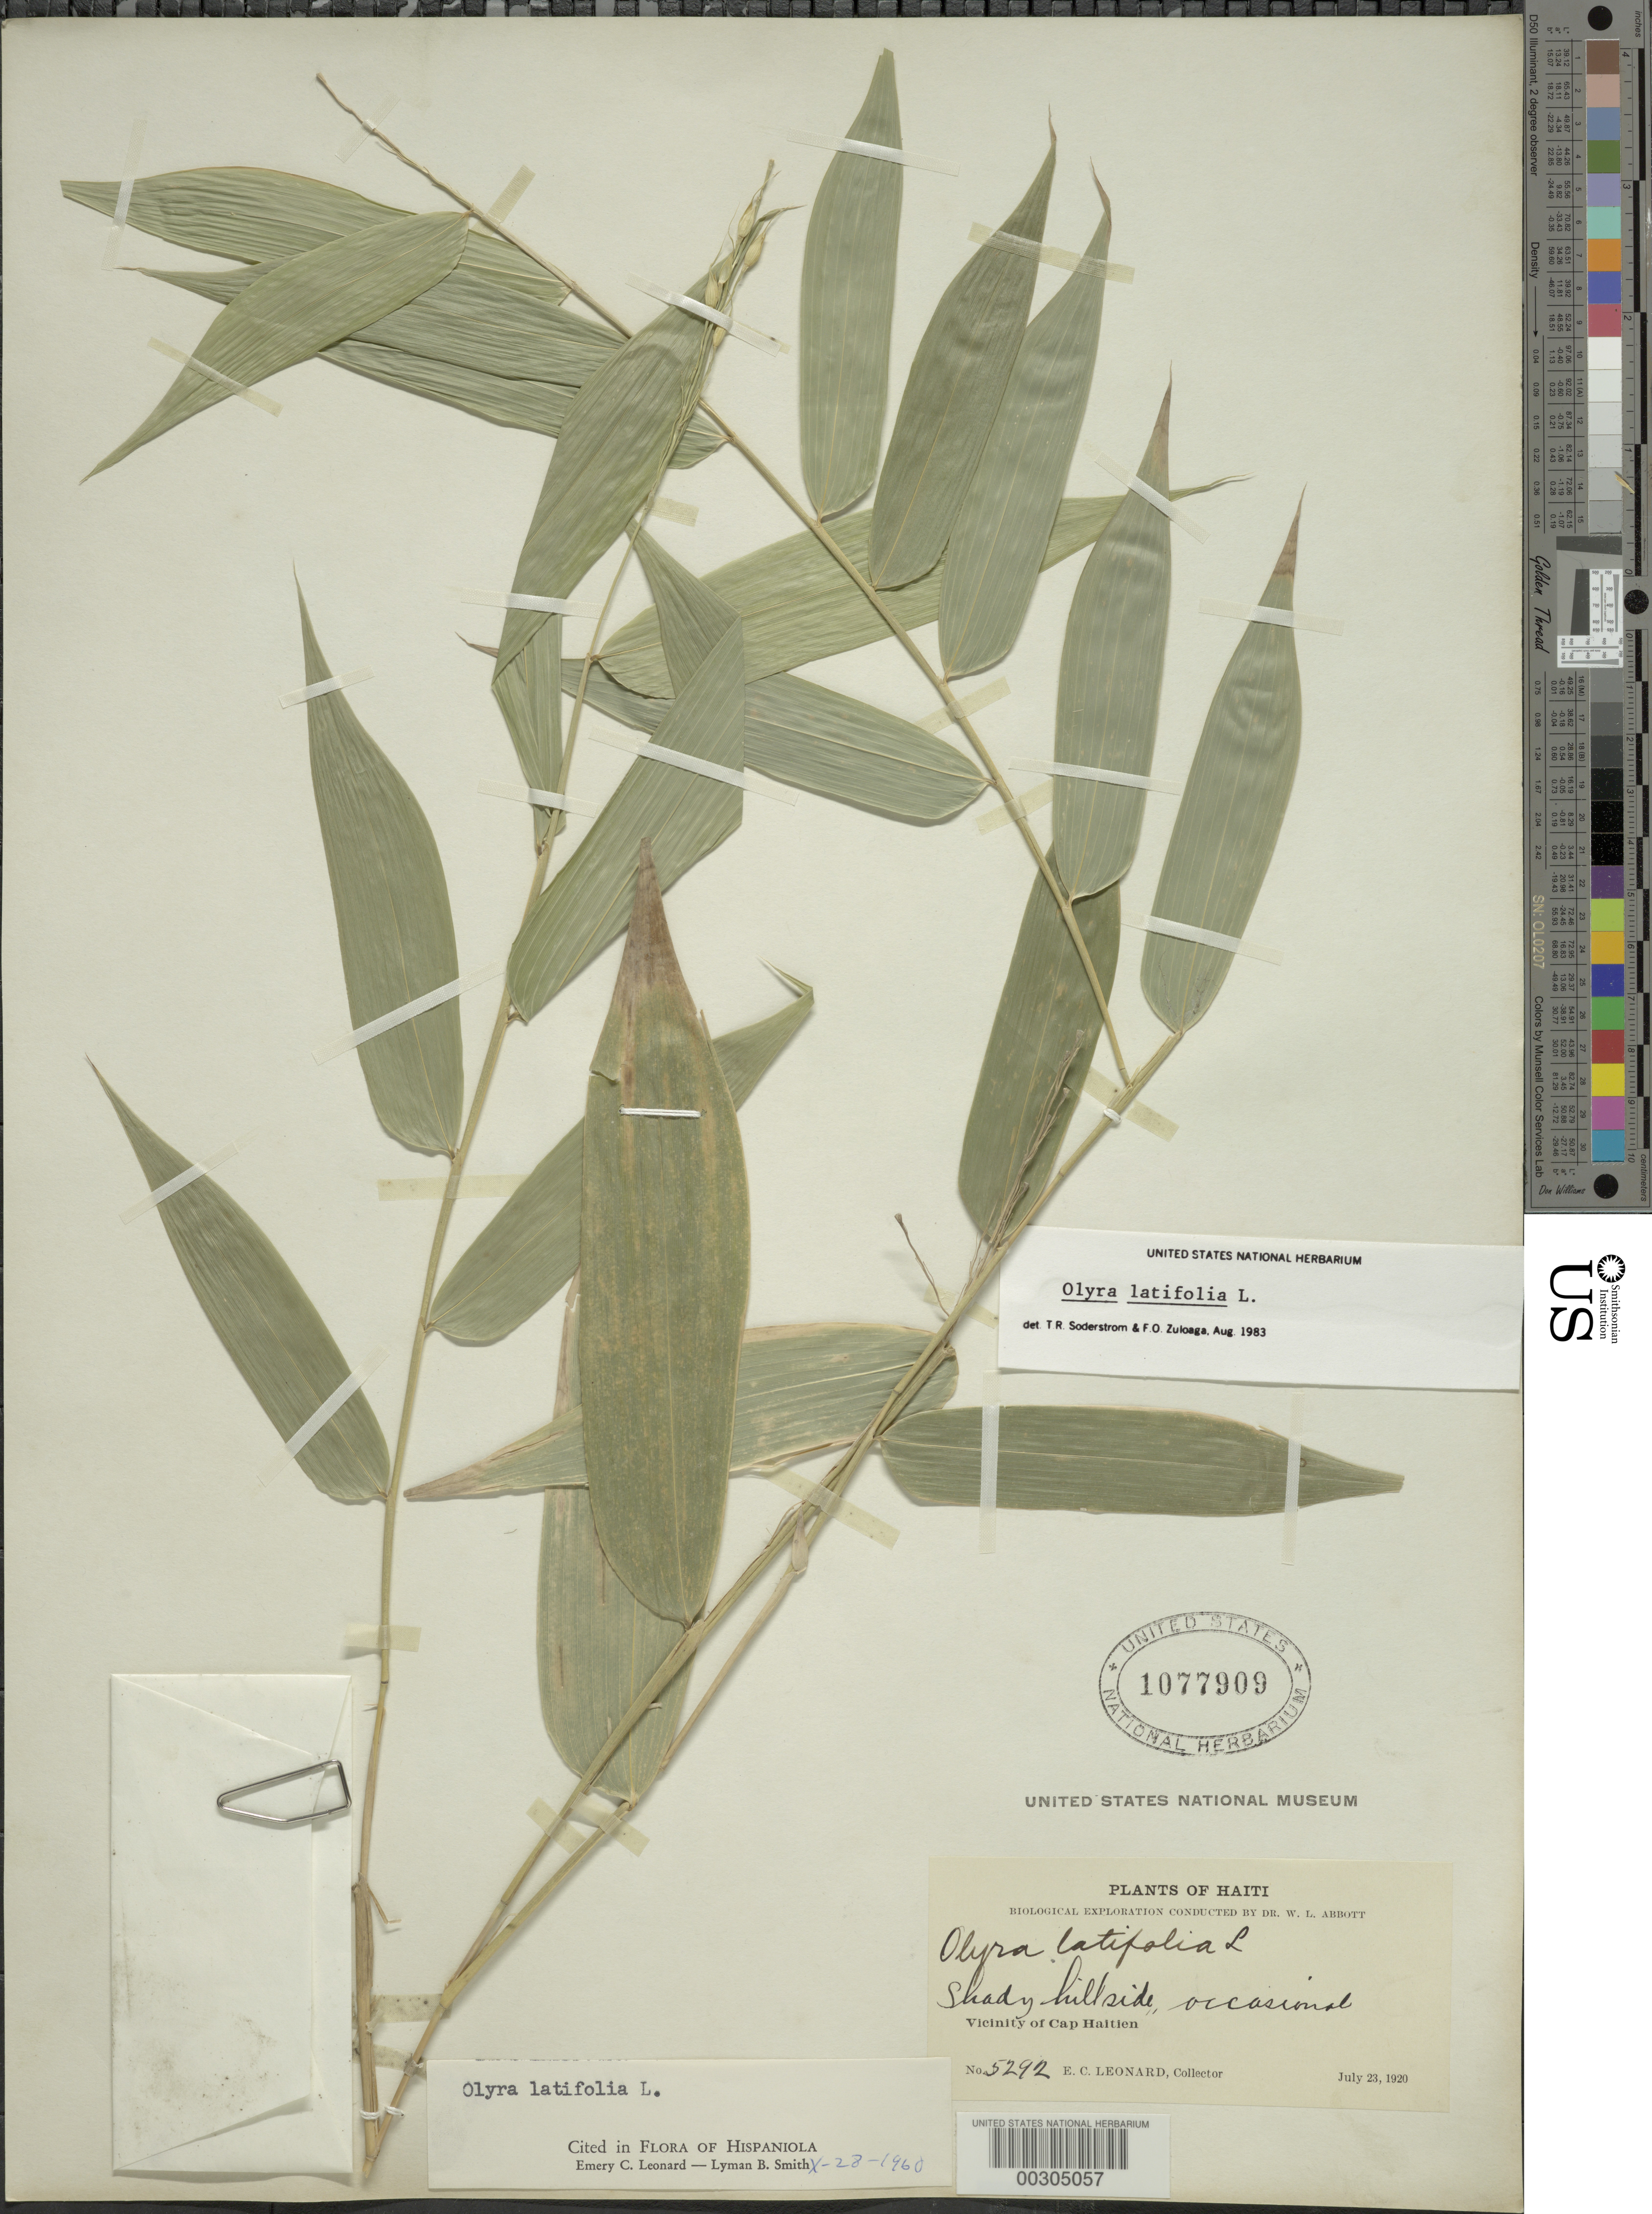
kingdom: Plantae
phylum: Tracheophyta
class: Liliopsida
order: Poales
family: Poaceae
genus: Olyra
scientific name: Olyra latifolia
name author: L.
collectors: E. C. Leonard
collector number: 5292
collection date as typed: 23 Jul 1920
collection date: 1920-07-23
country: Haiti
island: Hispaniola Island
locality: Cap haitien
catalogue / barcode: US 1077909